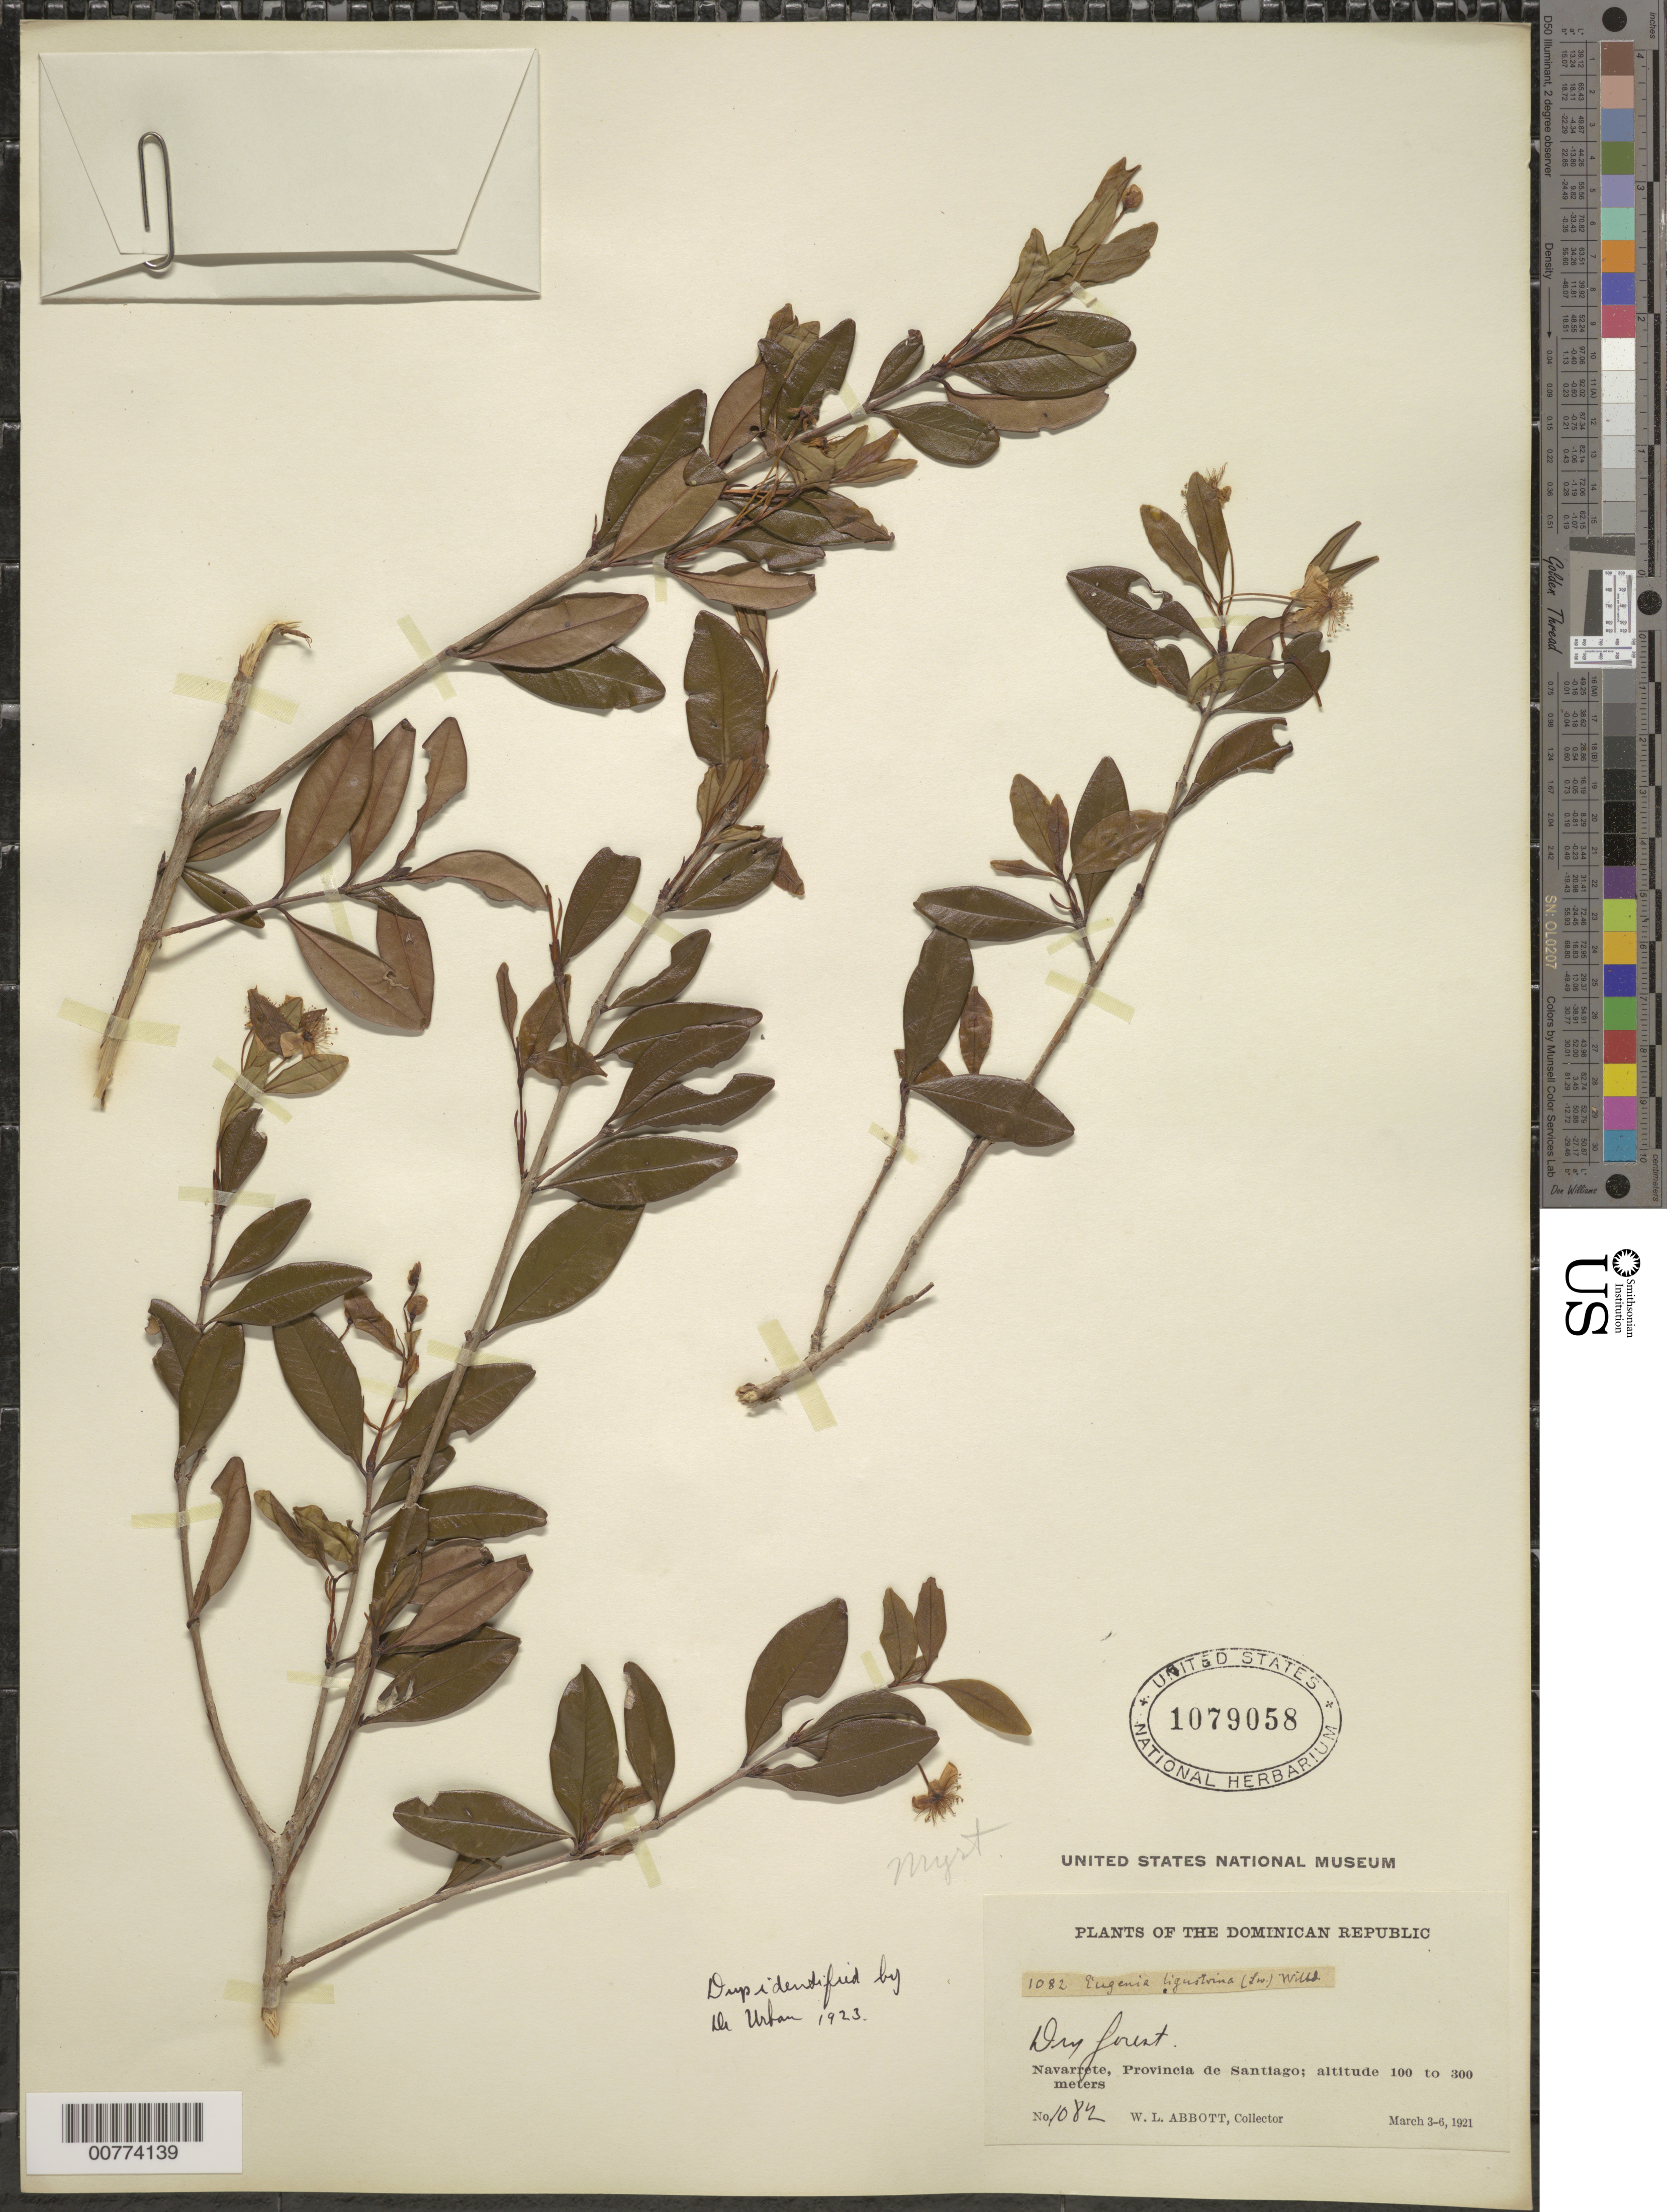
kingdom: Plantae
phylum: Tracheophyta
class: Magnoliopsida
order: Myrtales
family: Myrtaceae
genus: Eugenia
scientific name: Eugenia ligustrina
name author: (Sw.) Willd.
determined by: Urban, Ignatz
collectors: W. L. Abbott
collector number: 1082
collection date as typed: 03 Mar 1910 to 06 Mar 1921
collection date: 1910-03-03/1921-03-06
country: Dominican Republic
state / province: Santiago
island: Hispaniola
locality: Navarrete.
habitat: Dry forest.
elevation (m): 100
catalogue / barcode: US 1079058